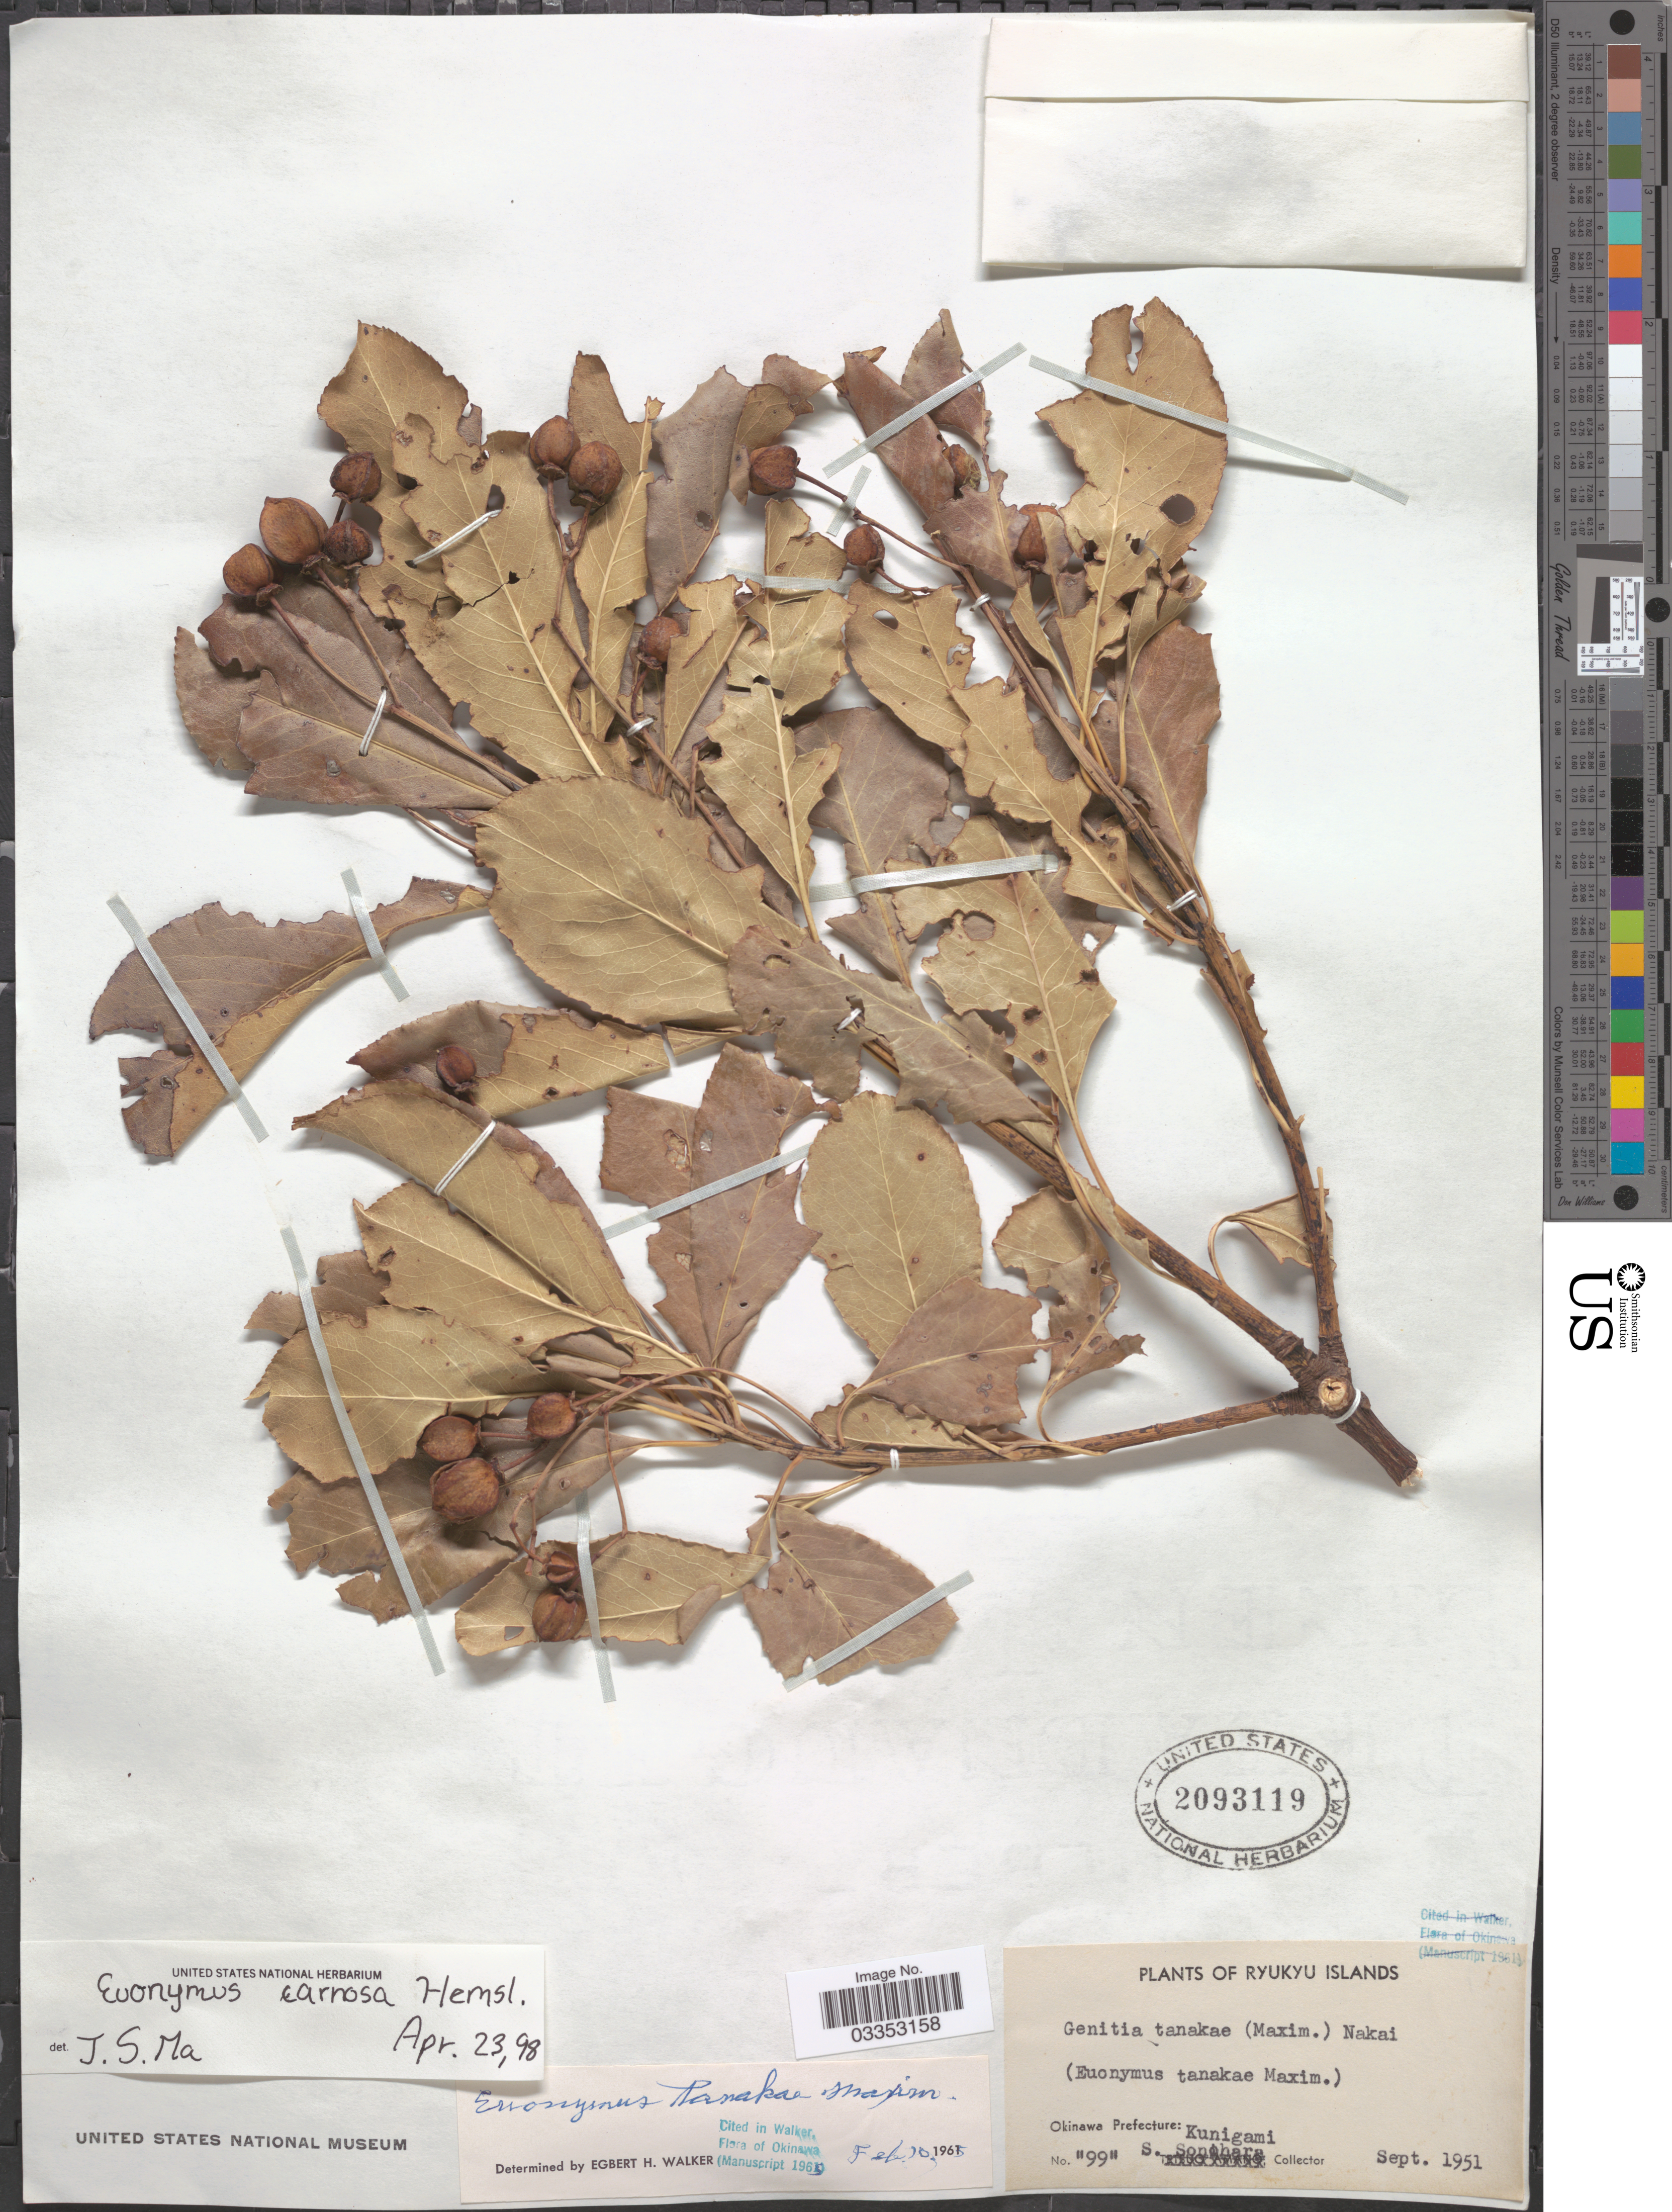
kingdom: Plantae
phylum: Tracheophyta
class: Magnoliopsida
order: Celastrales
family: Celastraceae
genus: Euonymus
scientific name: Euonymus carnosus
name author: Hemsl.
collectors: S. Sonohara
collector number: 99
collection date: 1951-09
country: Japan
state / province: Okinawa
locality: Okinawa Prefecture: Kunigami.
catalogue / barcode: US 2093119